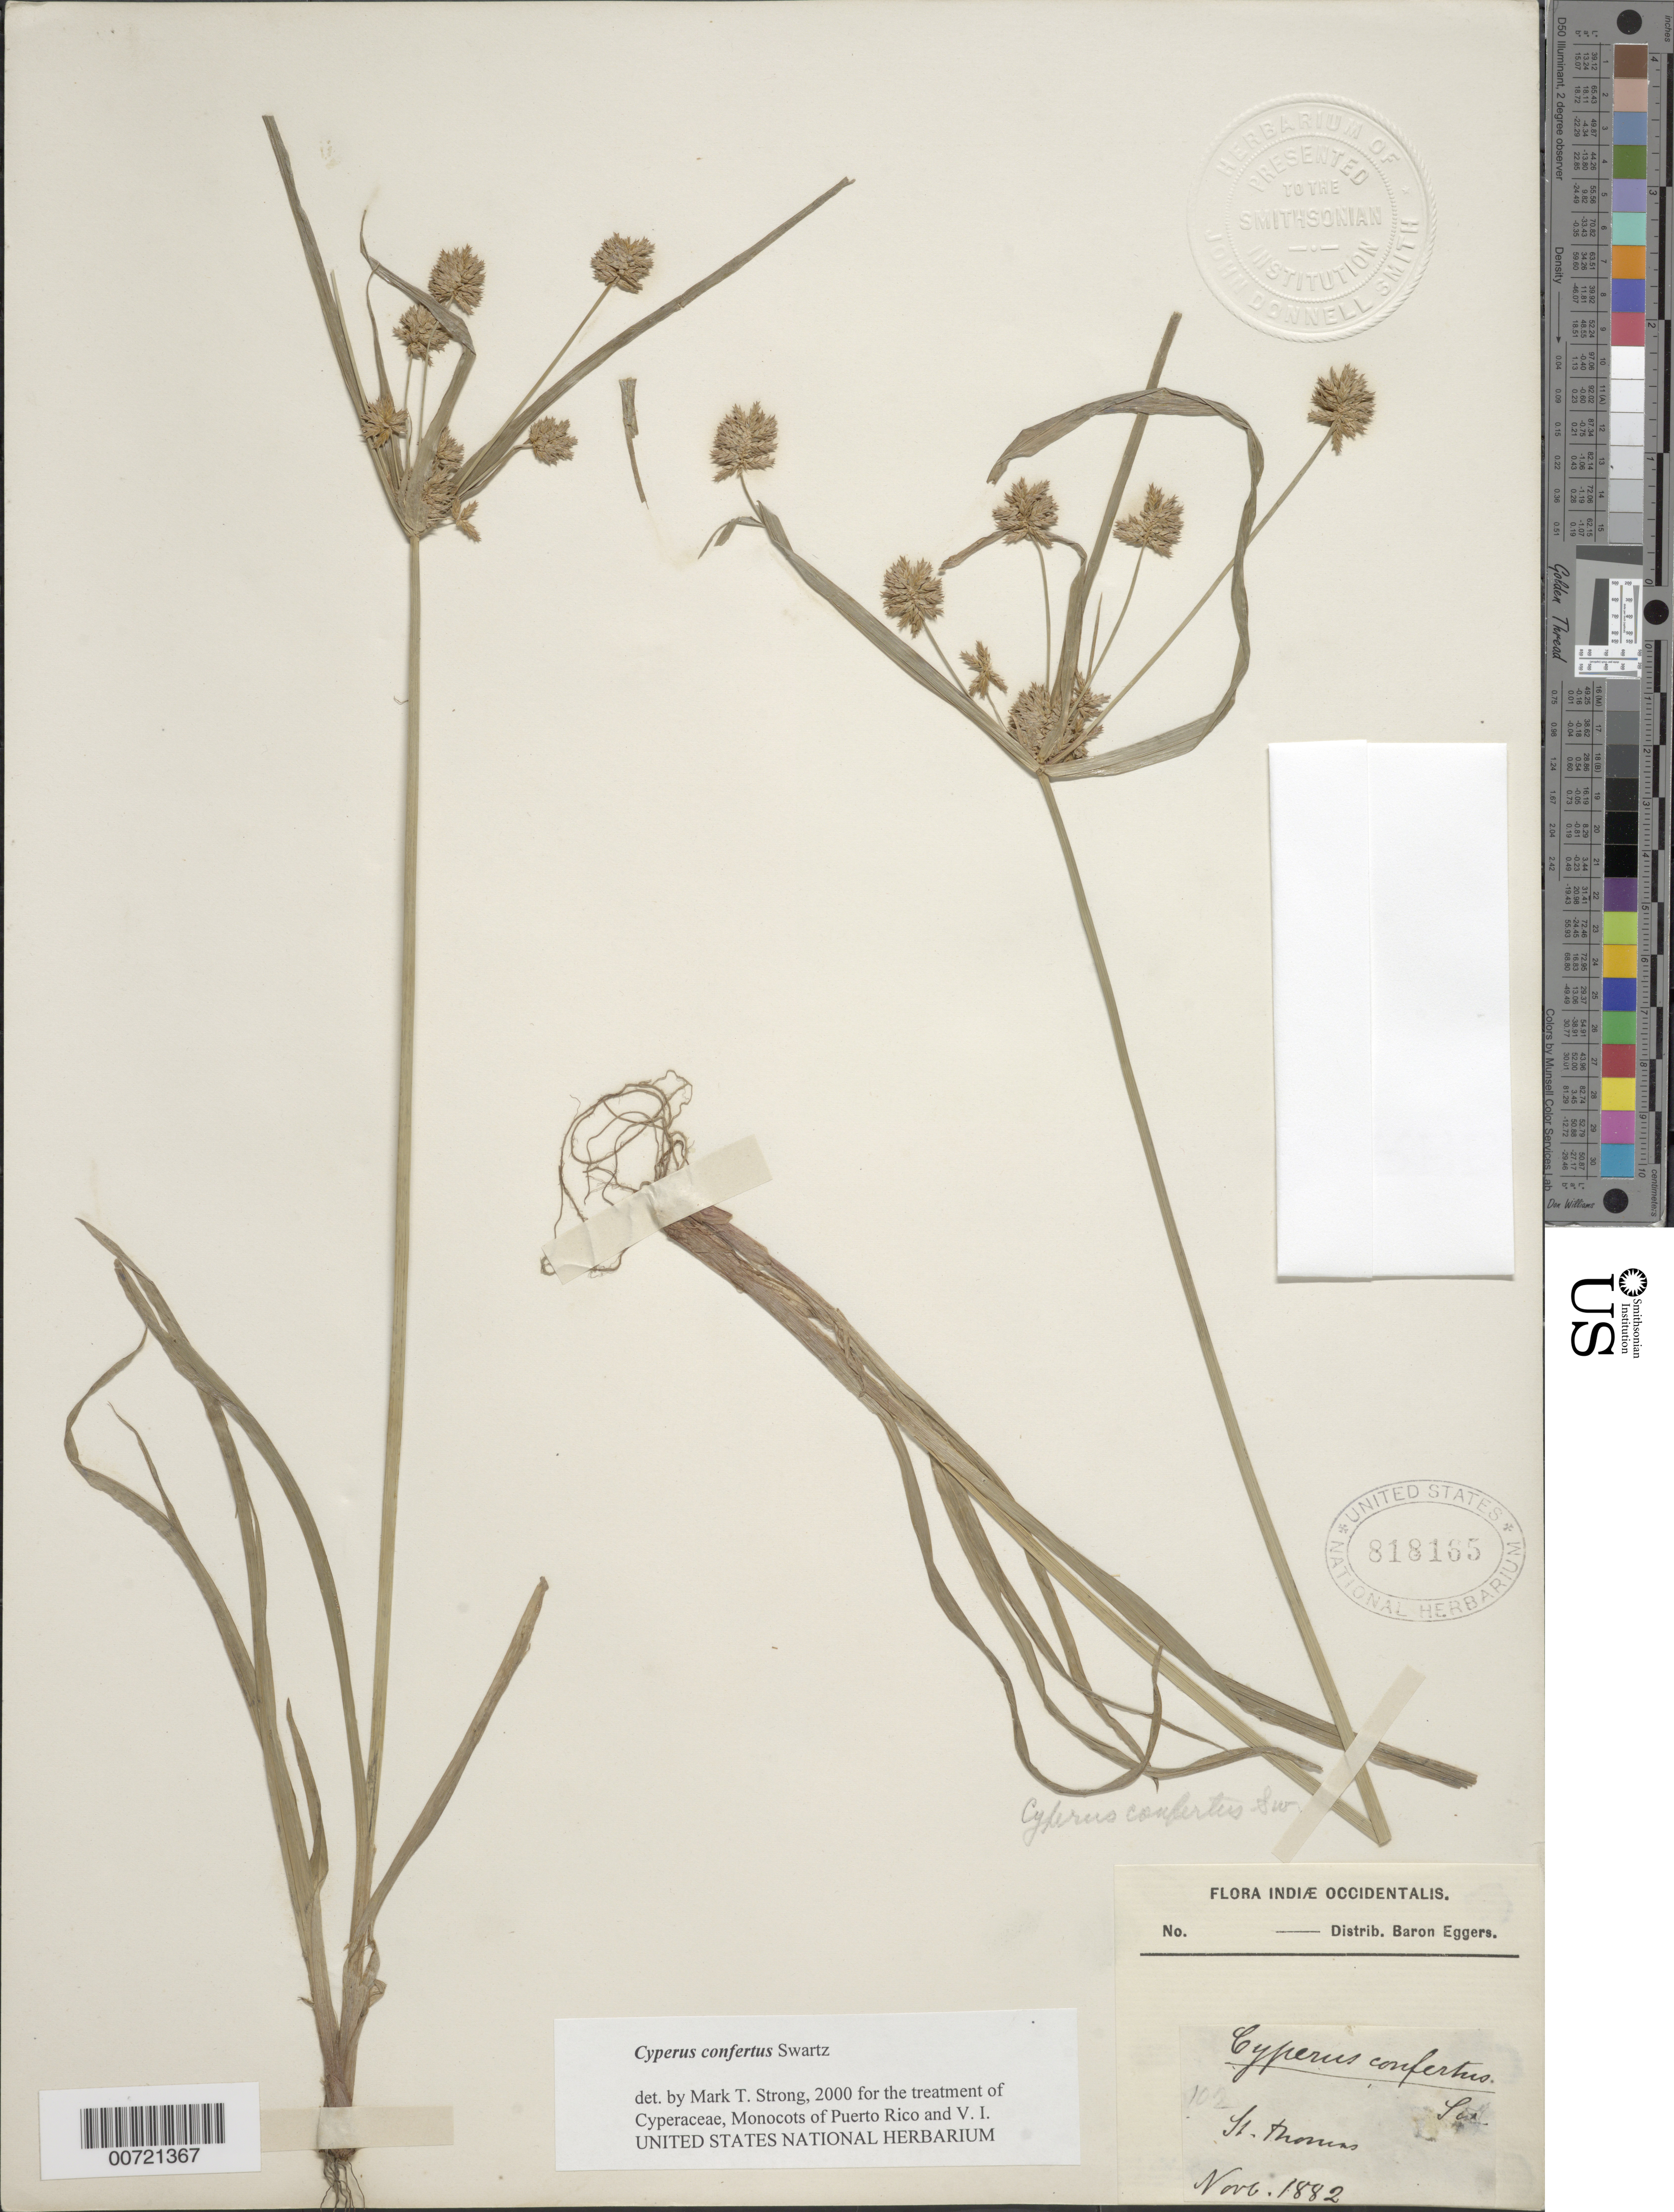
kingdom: Plantae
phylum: Tracheophyta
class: Liliopsida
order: Poales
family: Cyperaceae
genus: Cyperus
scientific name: Cyperus confertus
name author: Sw.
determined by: Strong, M. T., (US), Smithsonian Institution - National Museum of Natural History (UNITED STATES)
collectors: H. F. A. von Eggers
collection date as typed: Nov 1882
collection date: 1882-11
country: U.S. Virgin Islands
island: St. Thomas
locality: St. Thomas.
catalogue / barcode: US 818165